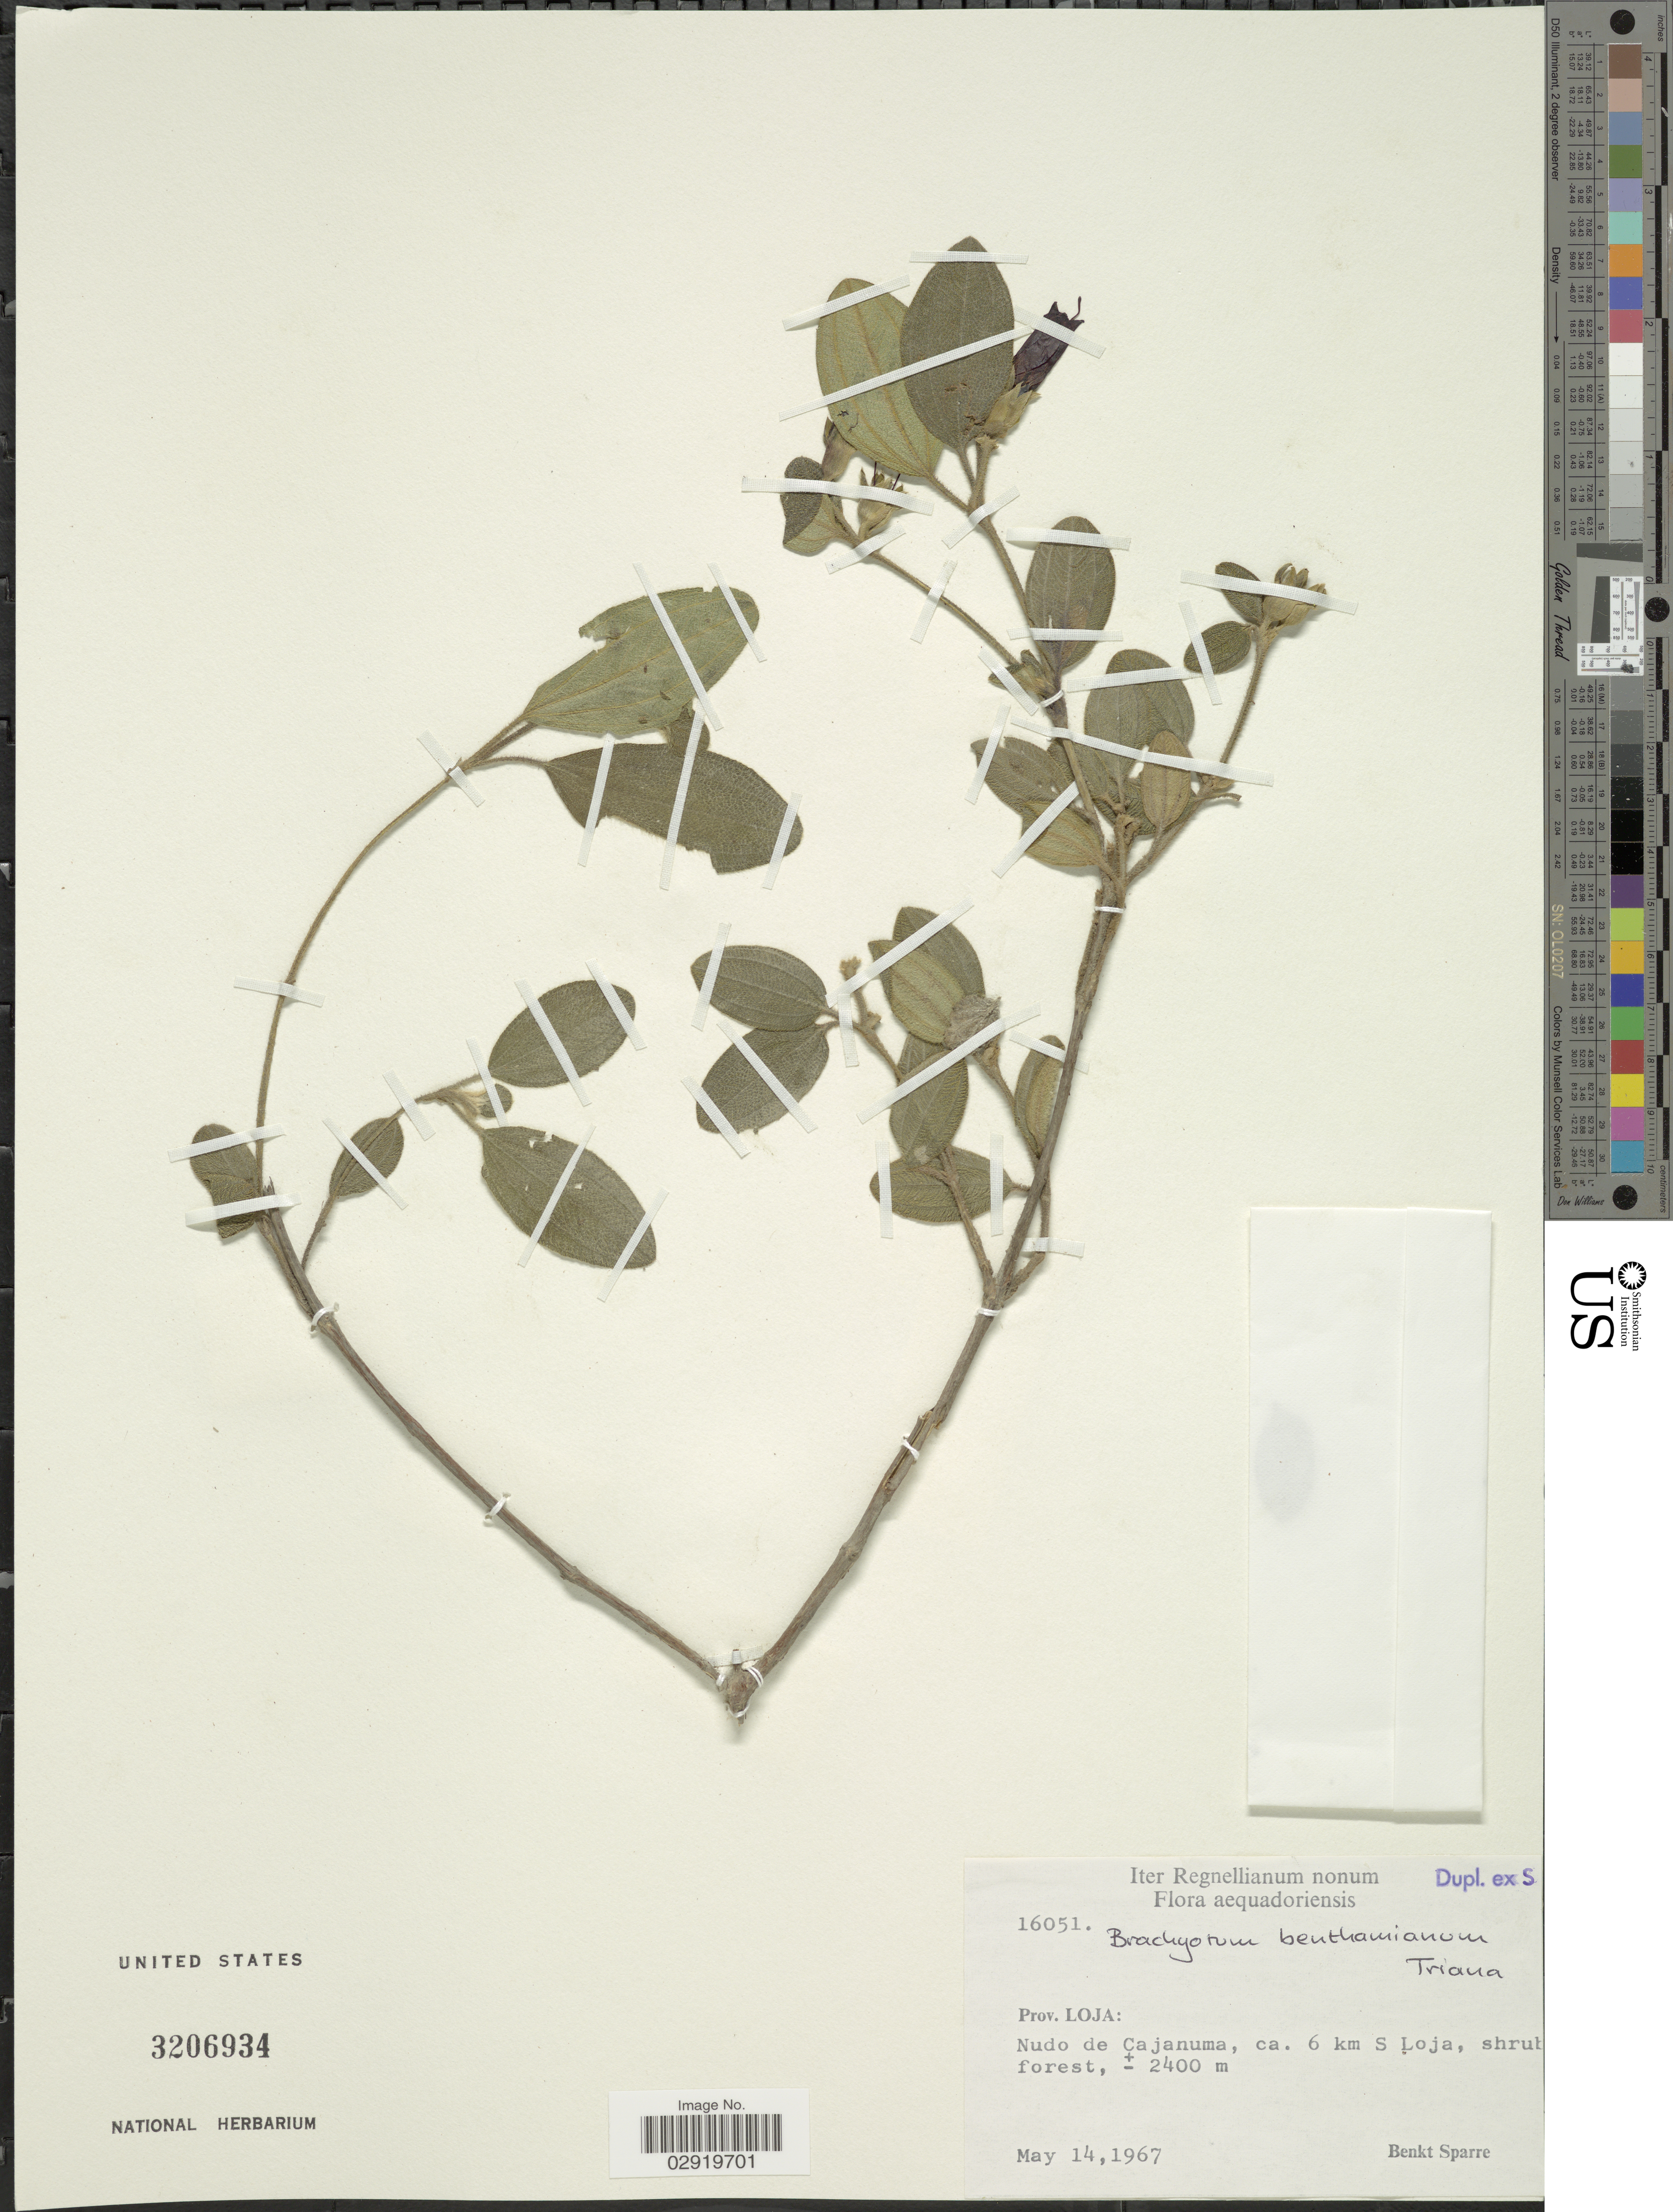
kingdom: Plantae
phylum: Tracheophyta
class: Magnoliopsida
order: Myrtales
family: Melastomataceae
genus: Brachyotum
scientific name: Brachyotum benthamianum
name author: Triana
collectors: B. Sparre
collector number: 16051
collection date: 1967-05-14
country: Ecuador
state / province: Loja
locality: Nudo de Cajanumo, ca. 6 km S Loja.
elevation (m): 2400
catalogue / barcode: US 3206934